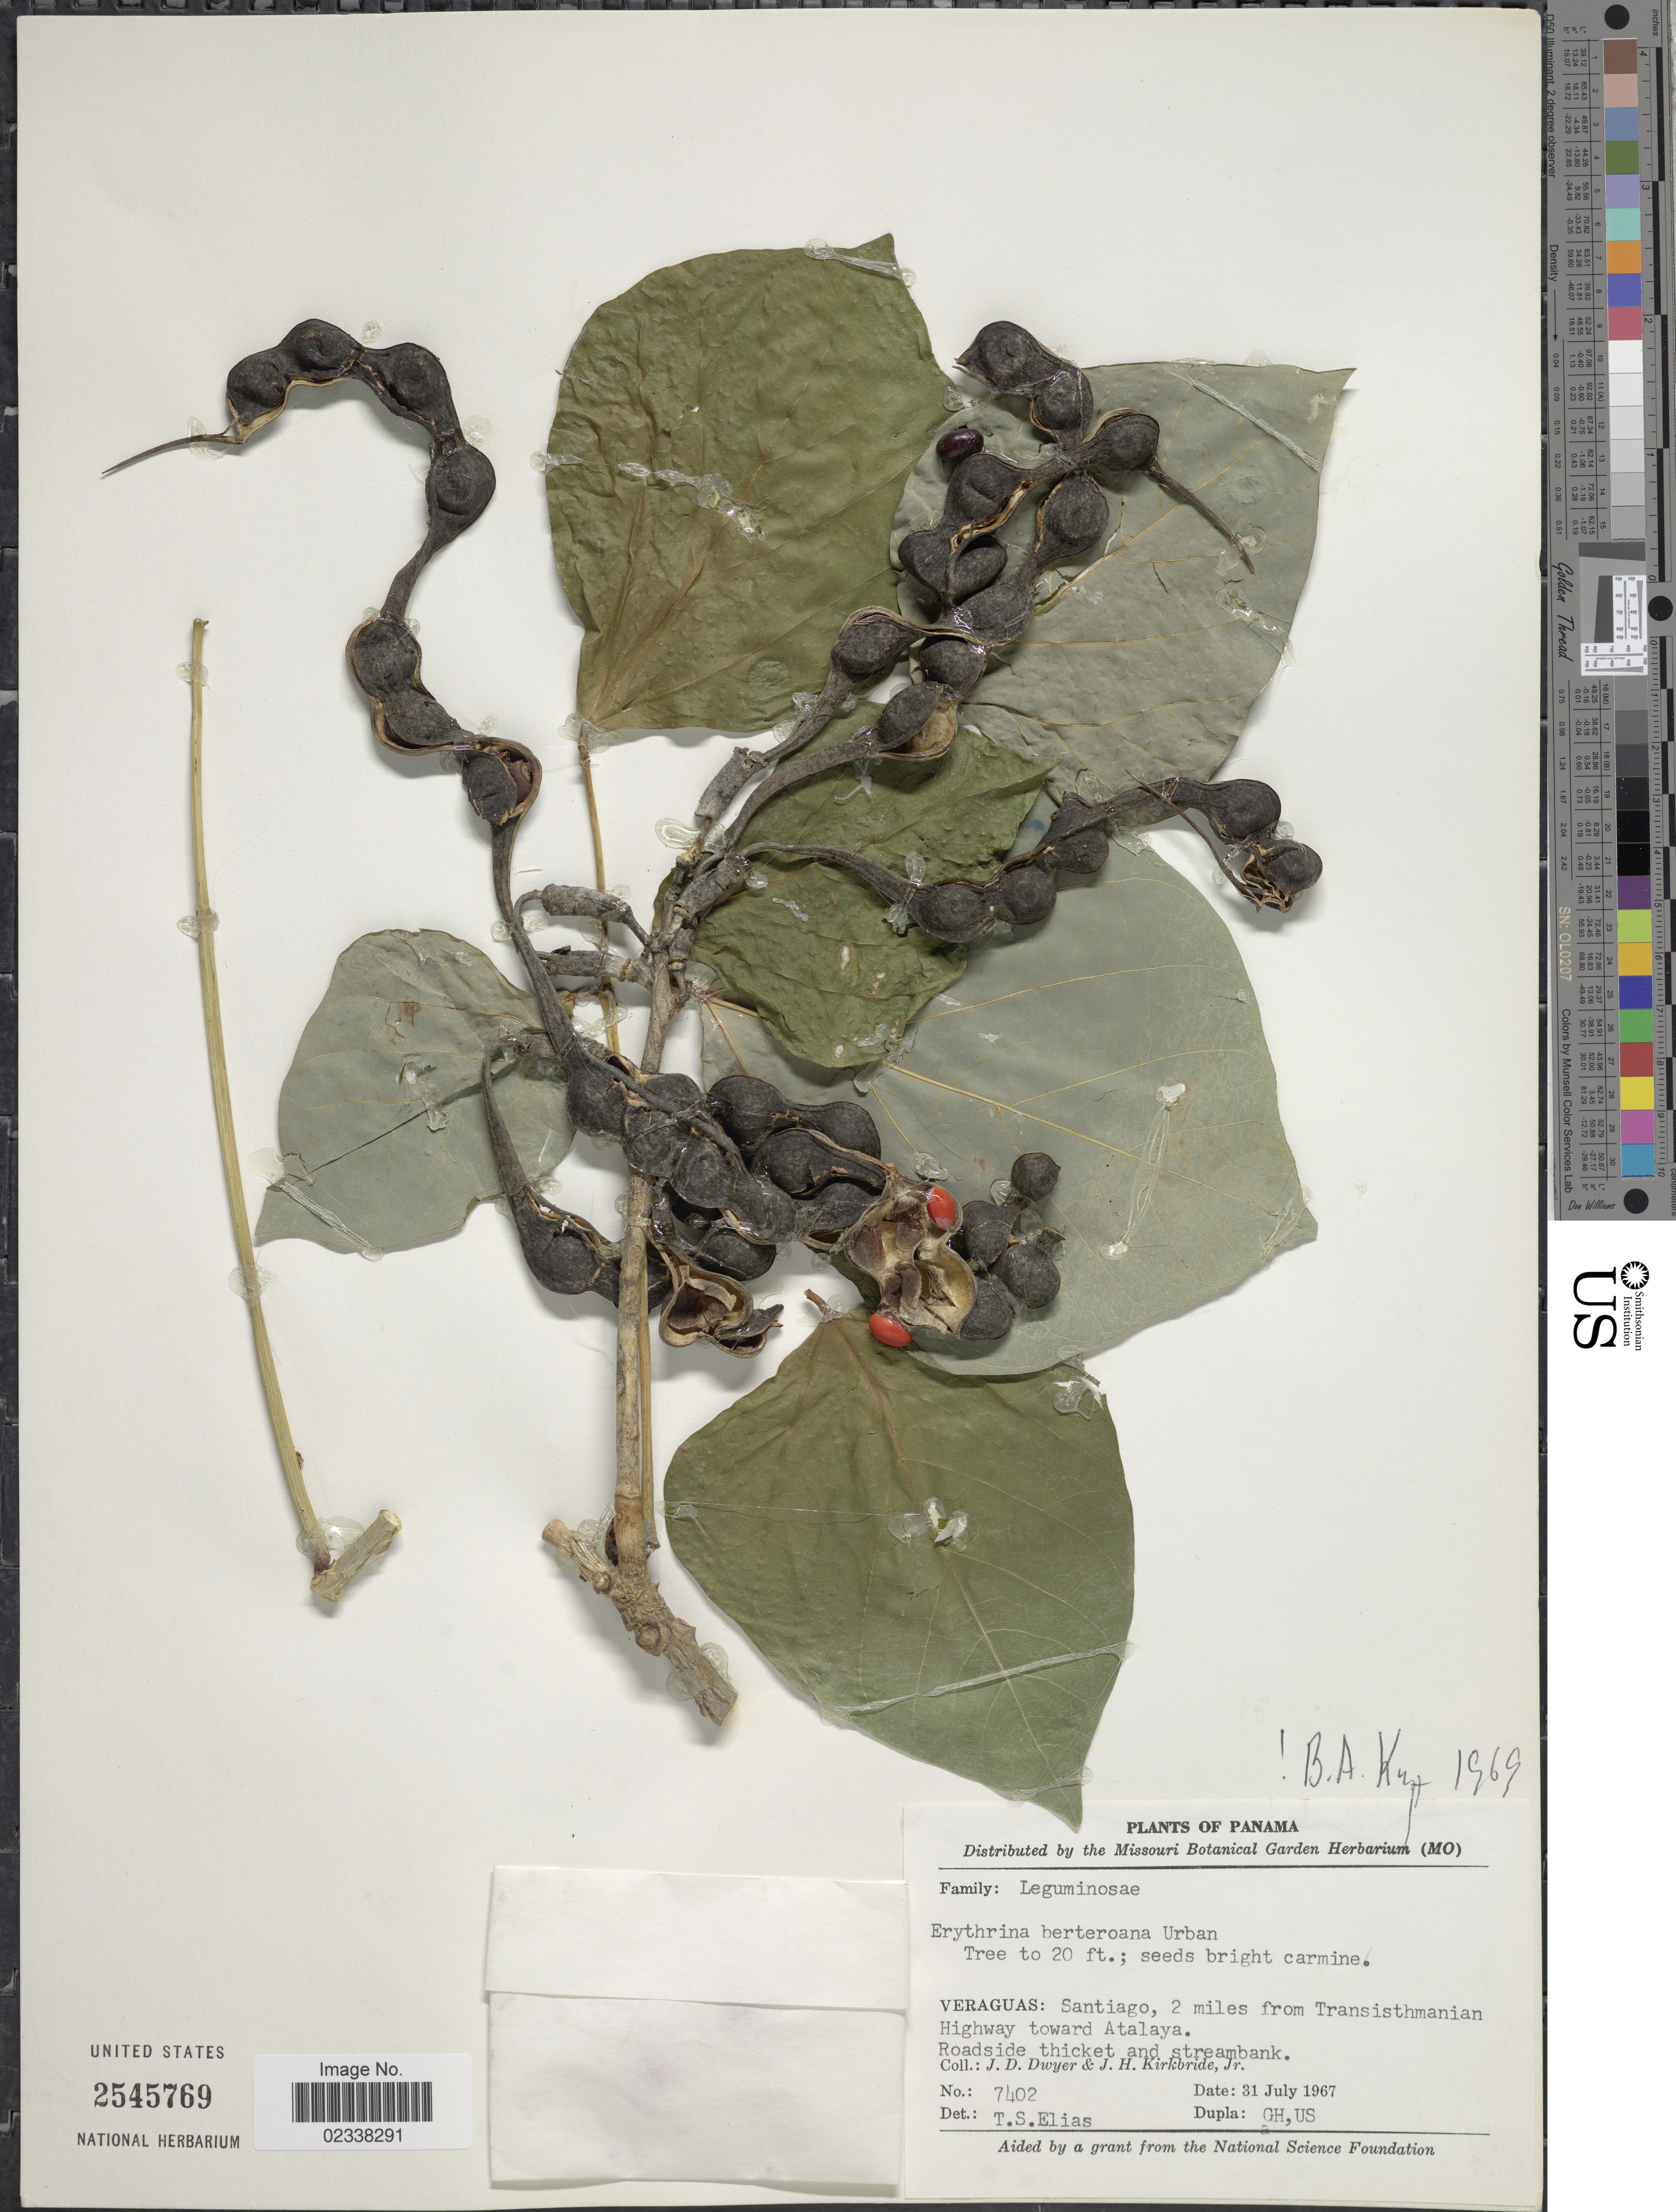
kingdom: Plantae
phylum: Tracheophyta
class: Magnoliopsida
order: Fabales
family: Fabaceae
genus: Erythrina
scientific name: Erythrina berteroana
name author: Urb.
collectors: J. D. Dwyer & J. H. Kirkbride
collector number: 7402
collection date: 1967-07-31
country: Panama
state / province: Veraguas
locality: Santiago, 2 miles from Transisthmanian Highway toward Atalaya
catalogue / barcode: US 2545769